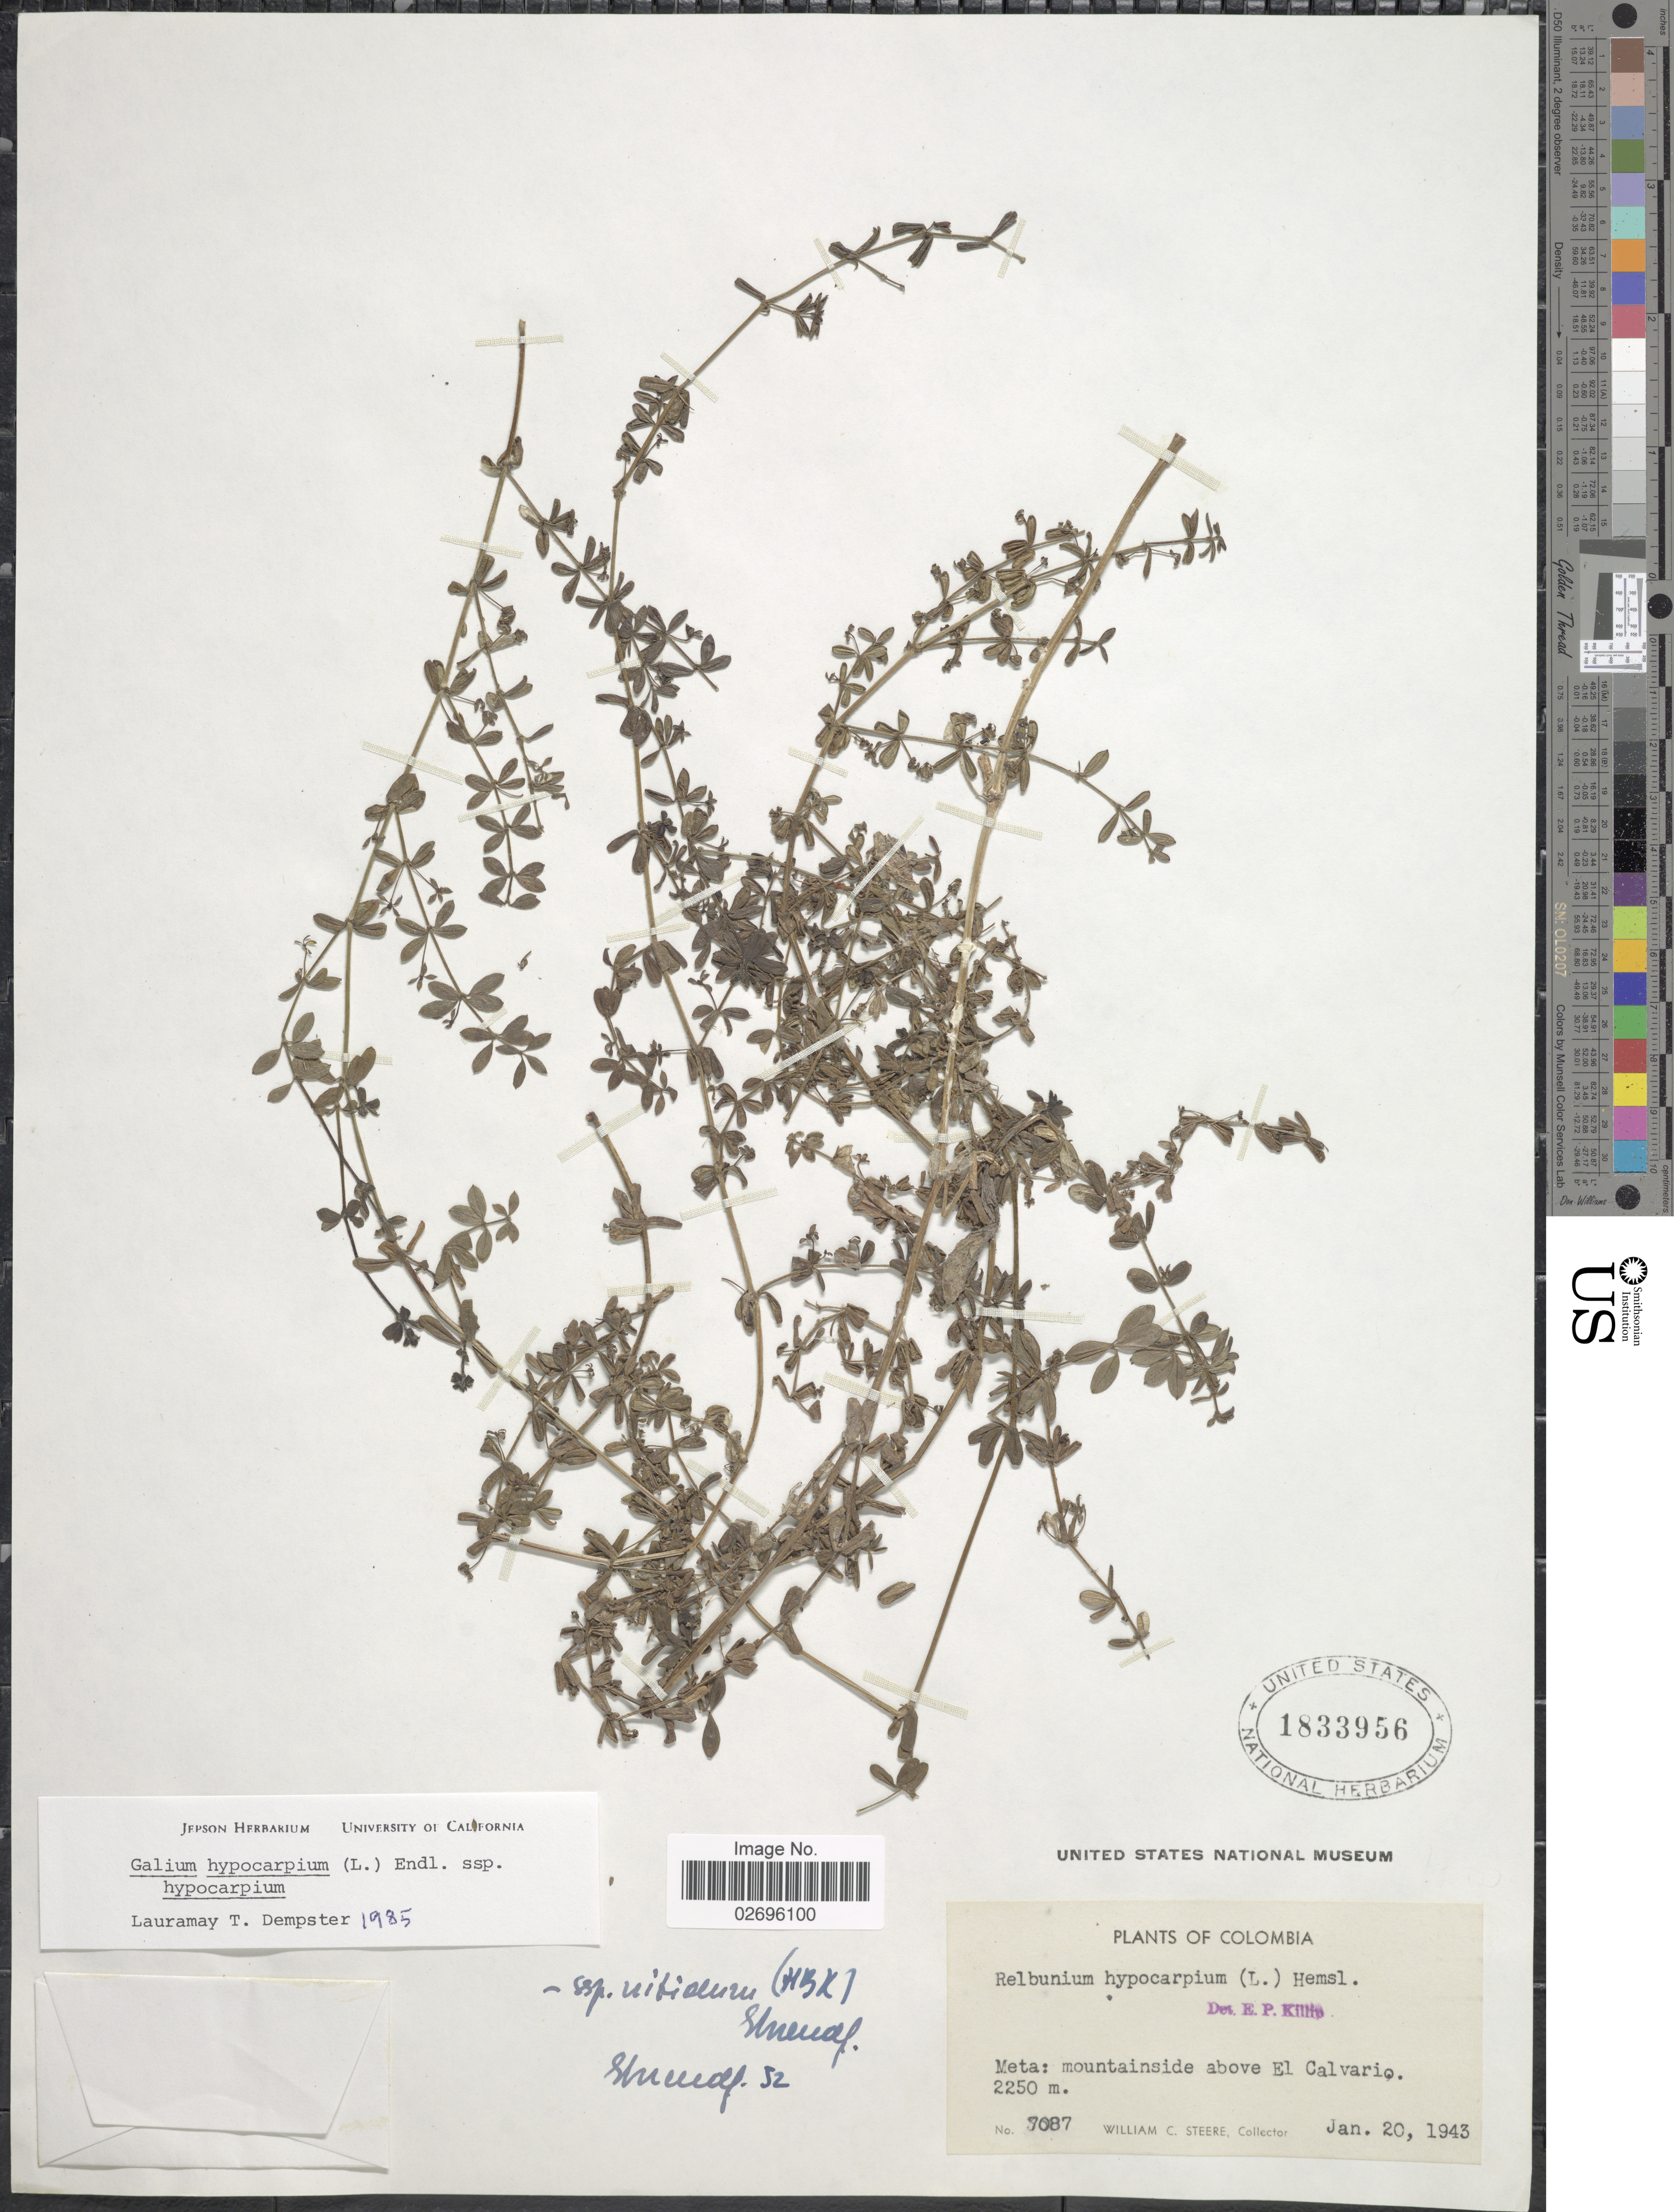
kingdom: Plantae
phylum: Tracheophyta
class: Magnoliopsida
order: Gentianales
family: Rubiaceae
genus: Galium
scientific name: Galium hypocarpium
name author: (L.) Endl. ex Griseb.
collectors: W. C. Steere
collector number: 7087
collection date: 1943-01-20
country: Colombia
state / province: Meta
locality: Mountainside above El Calvario.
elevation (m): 2250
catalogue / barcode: US 1833956